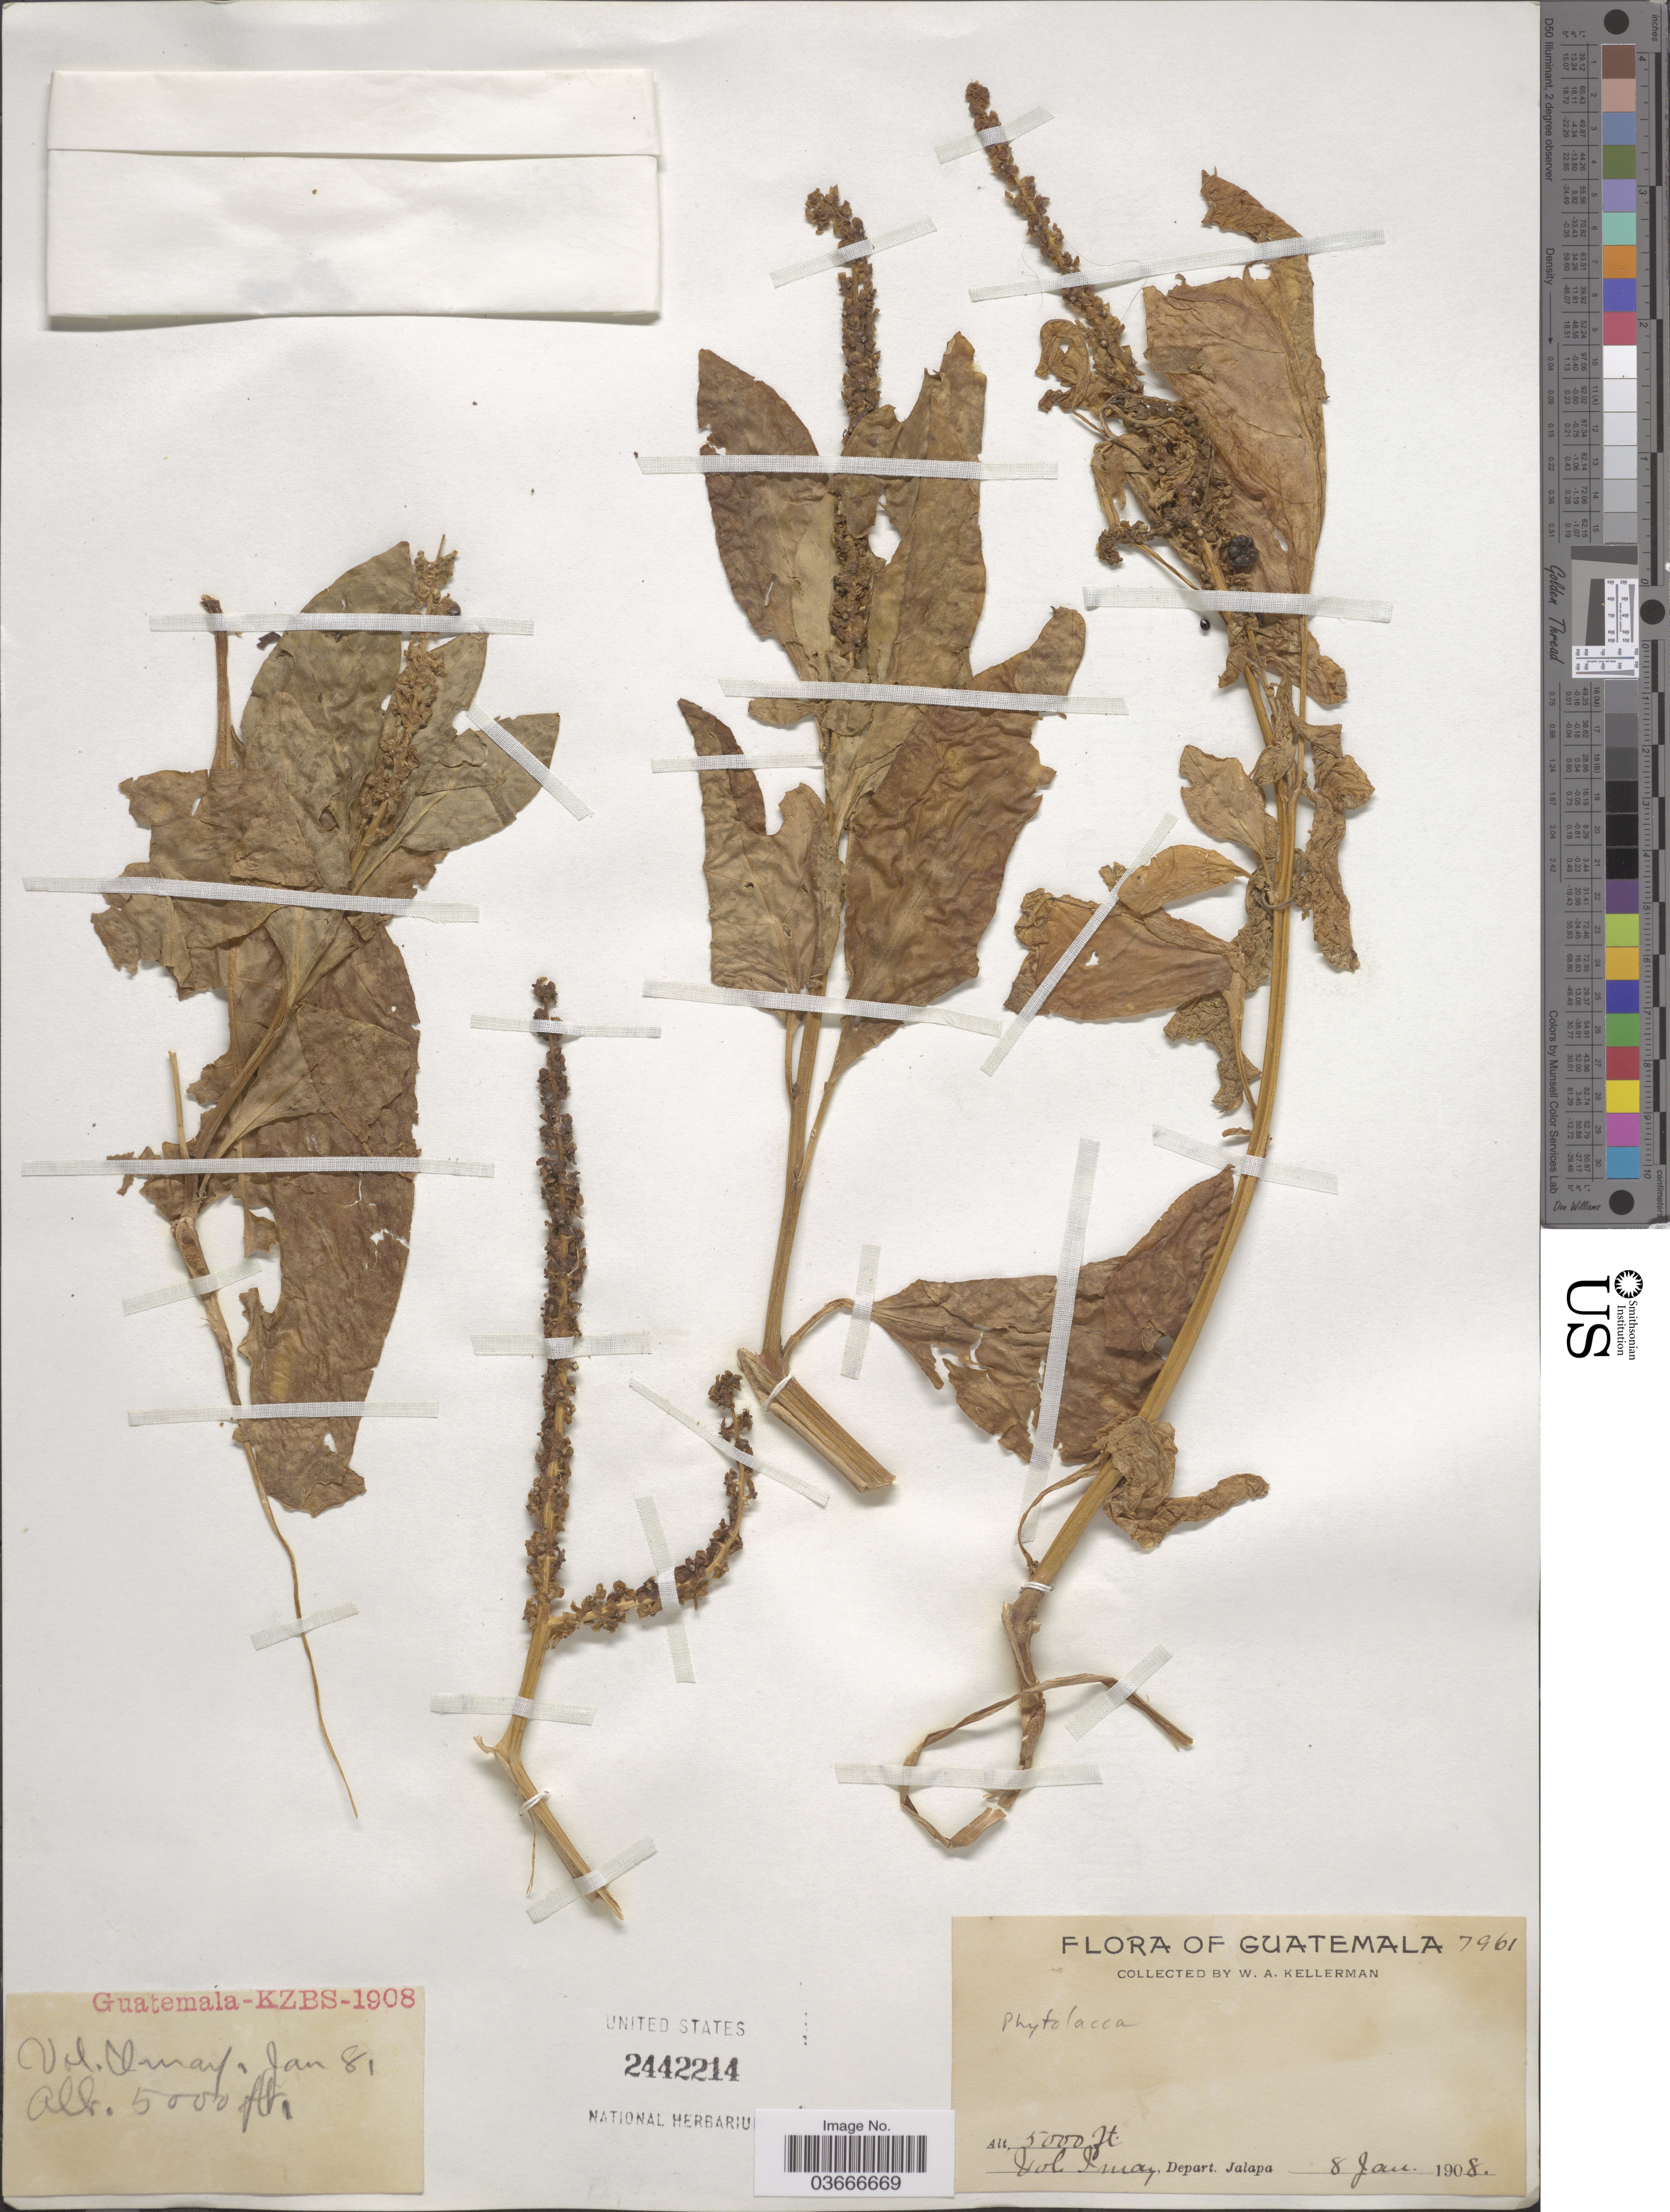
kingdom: Plantae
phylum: Tracheophyta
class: Magnoliopsida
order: Caryophyllales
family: Phytolaccaceae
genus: Phytolacca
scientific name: Phytolacca sp.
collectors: W. Kellerman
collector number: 7961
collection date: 1908-01-08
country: Guatemala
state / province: Jalapa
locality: KZBS. Vol. Imay, Depart. Jalapa.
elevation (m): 1524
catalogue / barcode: US 2442214